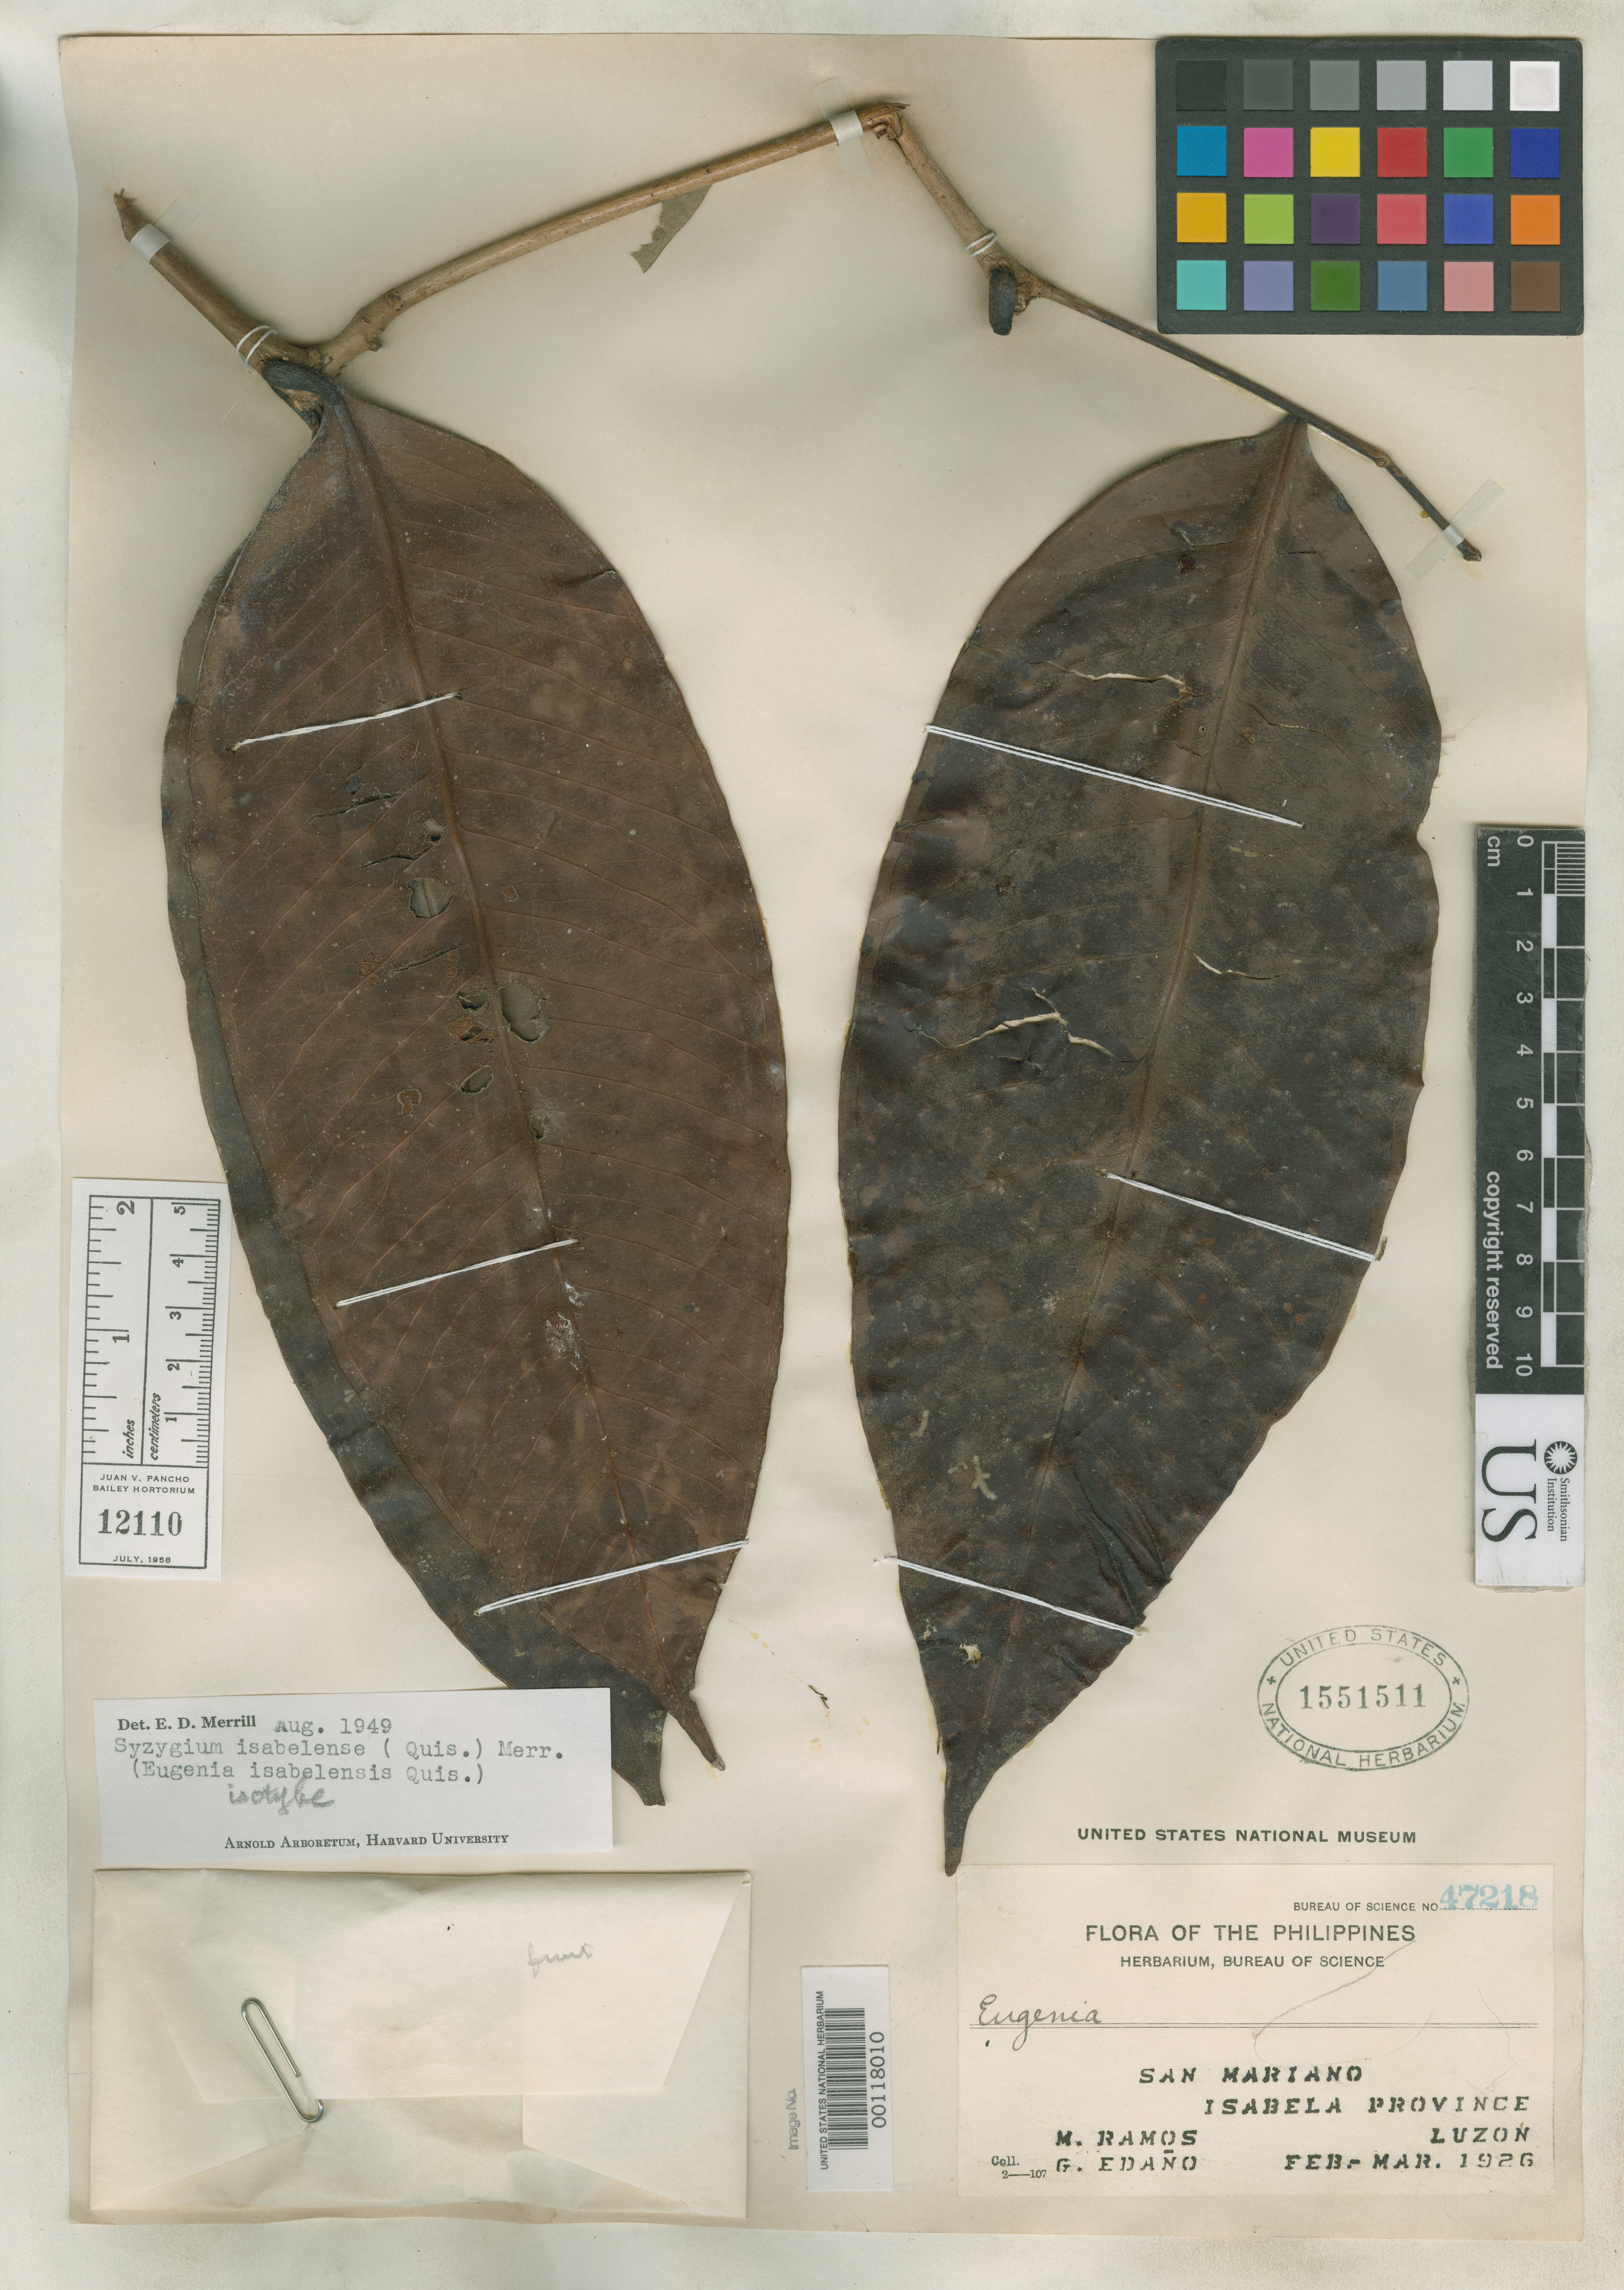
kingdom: Plantae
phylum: Tracheophyta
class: Magnoliopsida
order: Myrtales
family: Myrtaceae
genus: Eugenia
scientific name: Eugenia isabelensis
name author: Quisumb.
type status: Type Fragment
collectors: M. Ramos & G. E. Edaño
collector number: Bur. Sci. 47218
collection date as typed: Feb 1926 to -- Mar 1926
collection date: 1926-02/1926-03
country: Philippines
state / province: Cagayan Valley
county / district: Isabela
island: Luzon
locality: San Mariano.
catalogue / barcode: US 1551511